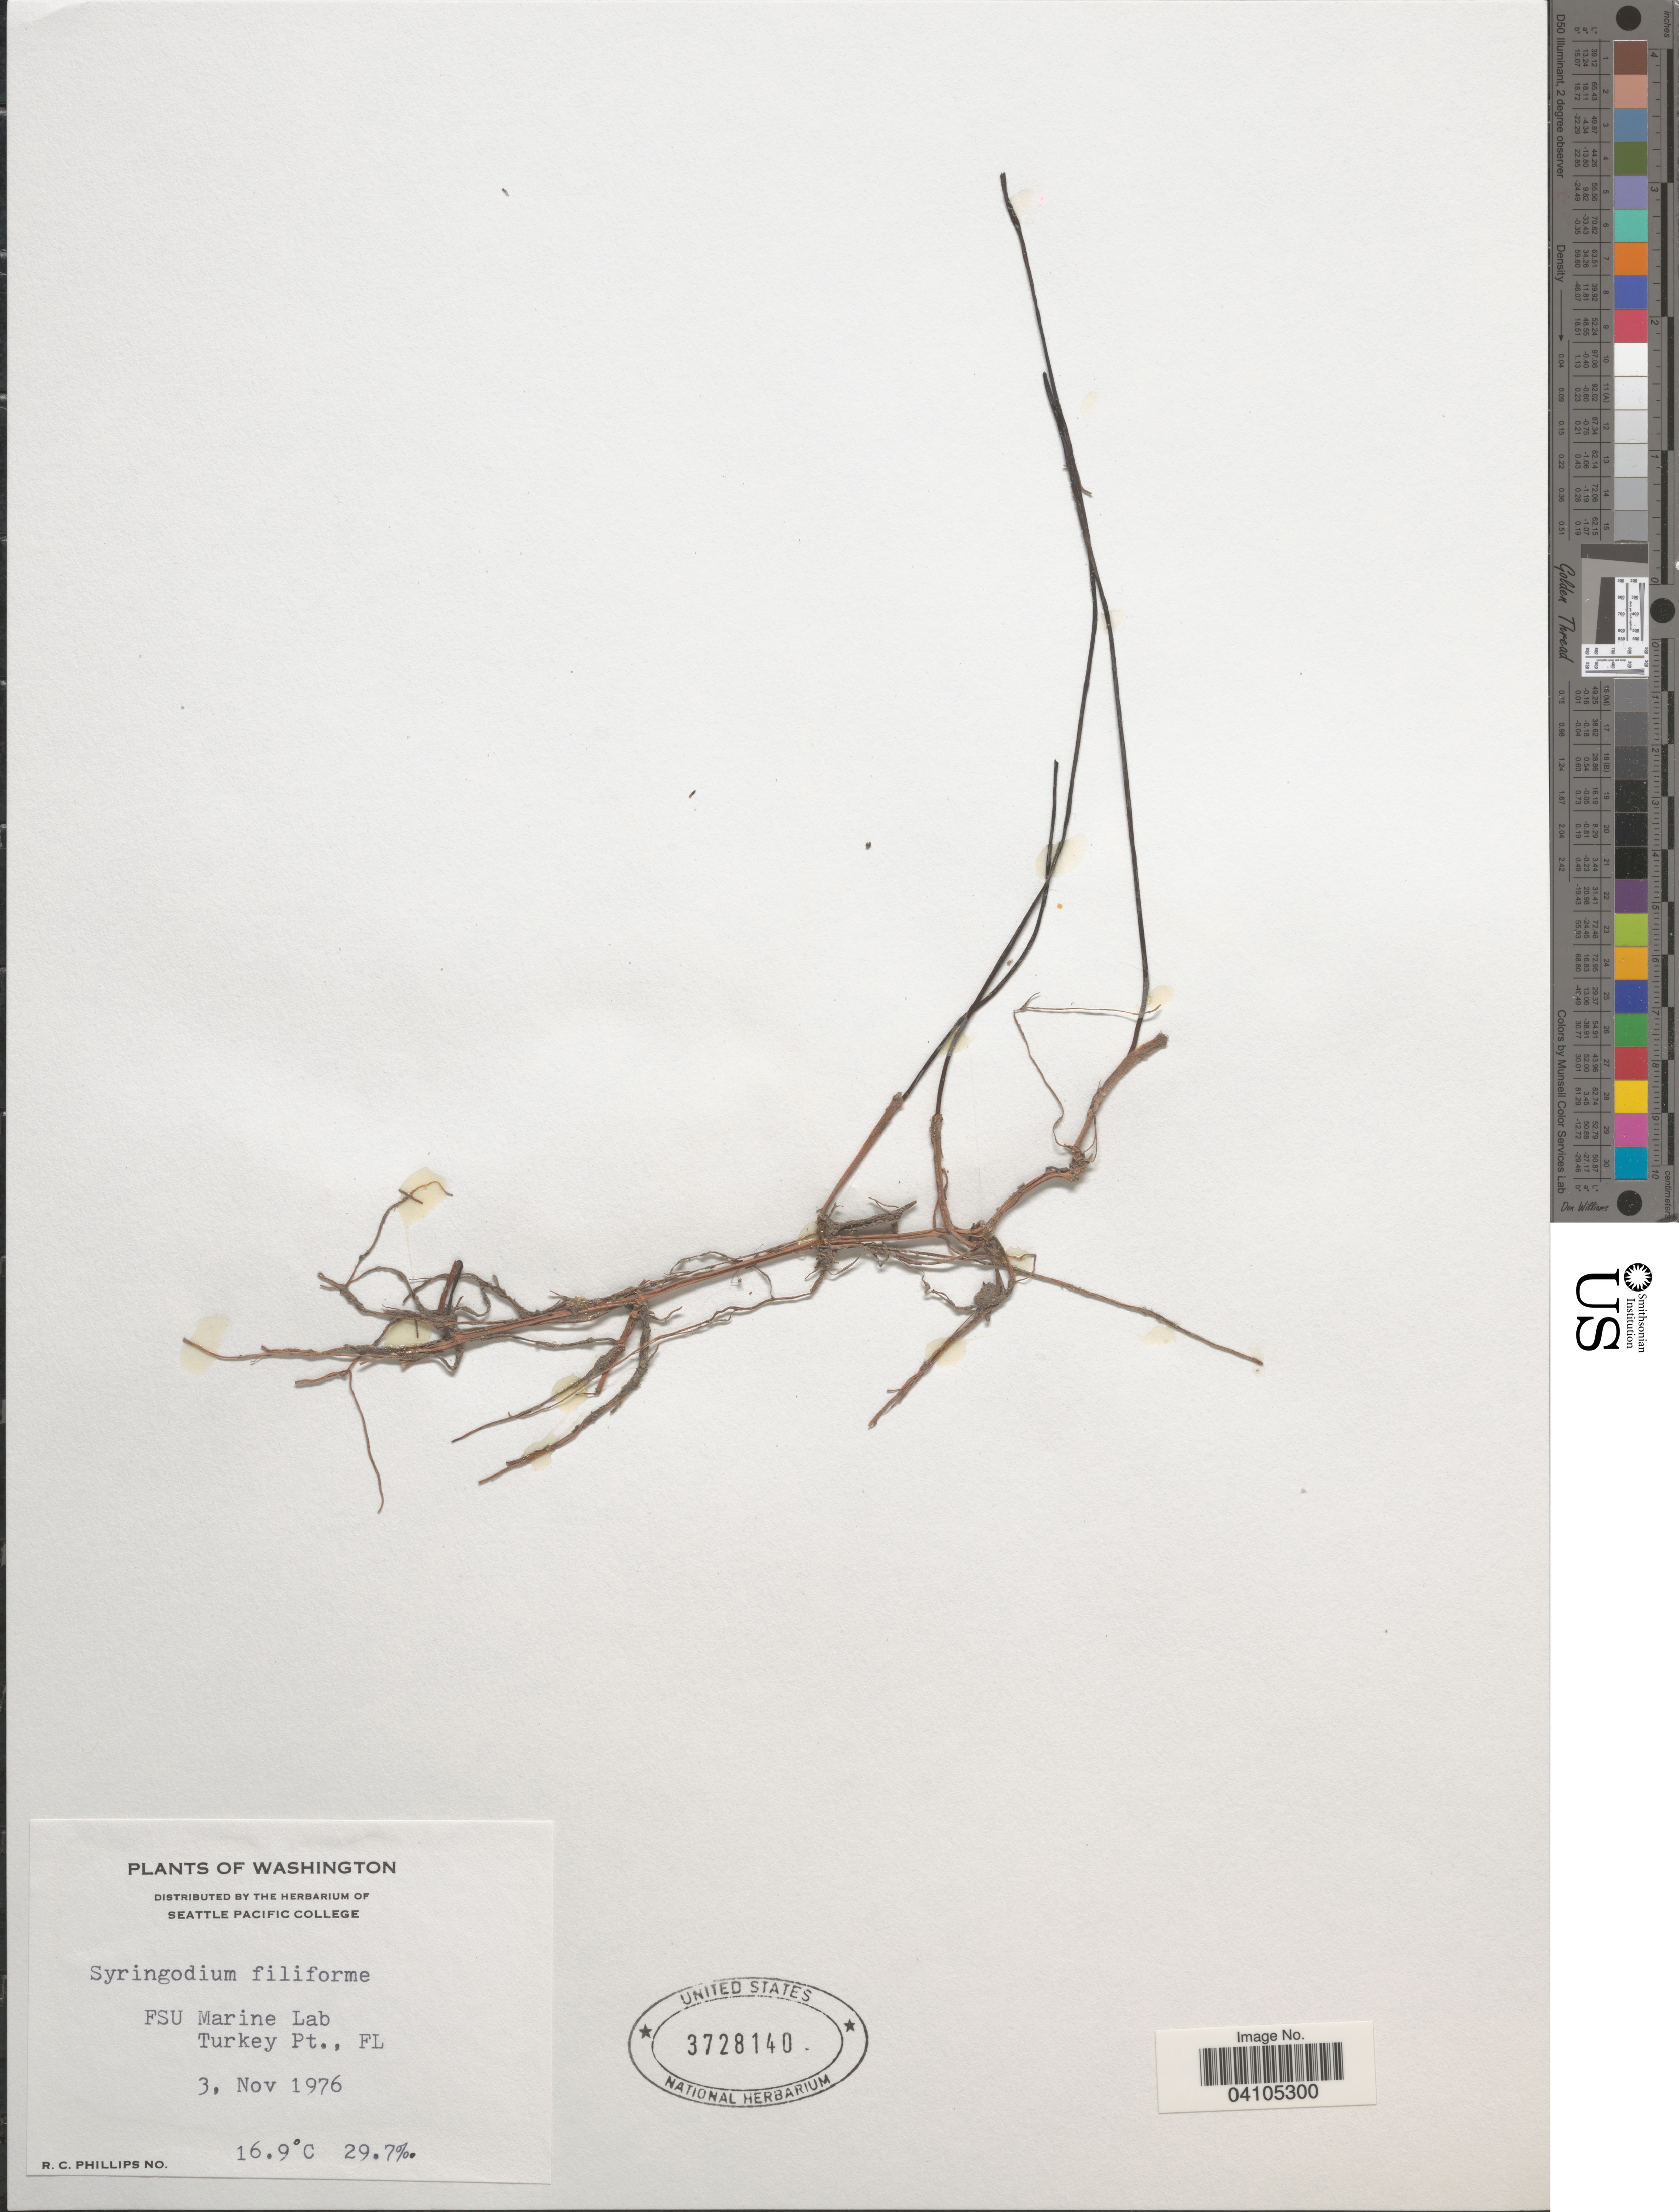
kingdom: Plantae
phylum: Tracheophyta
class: Liliopsida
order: Alismatales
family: Cymodoceaceae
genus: Syringodium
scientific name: Syringodium filiforme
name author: Kütz.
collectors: R. C. Phillips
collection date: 1976-11-03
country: United States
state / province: Florida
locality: FSU Marine Lab. Turkey Pt.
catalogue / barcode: US 3728140